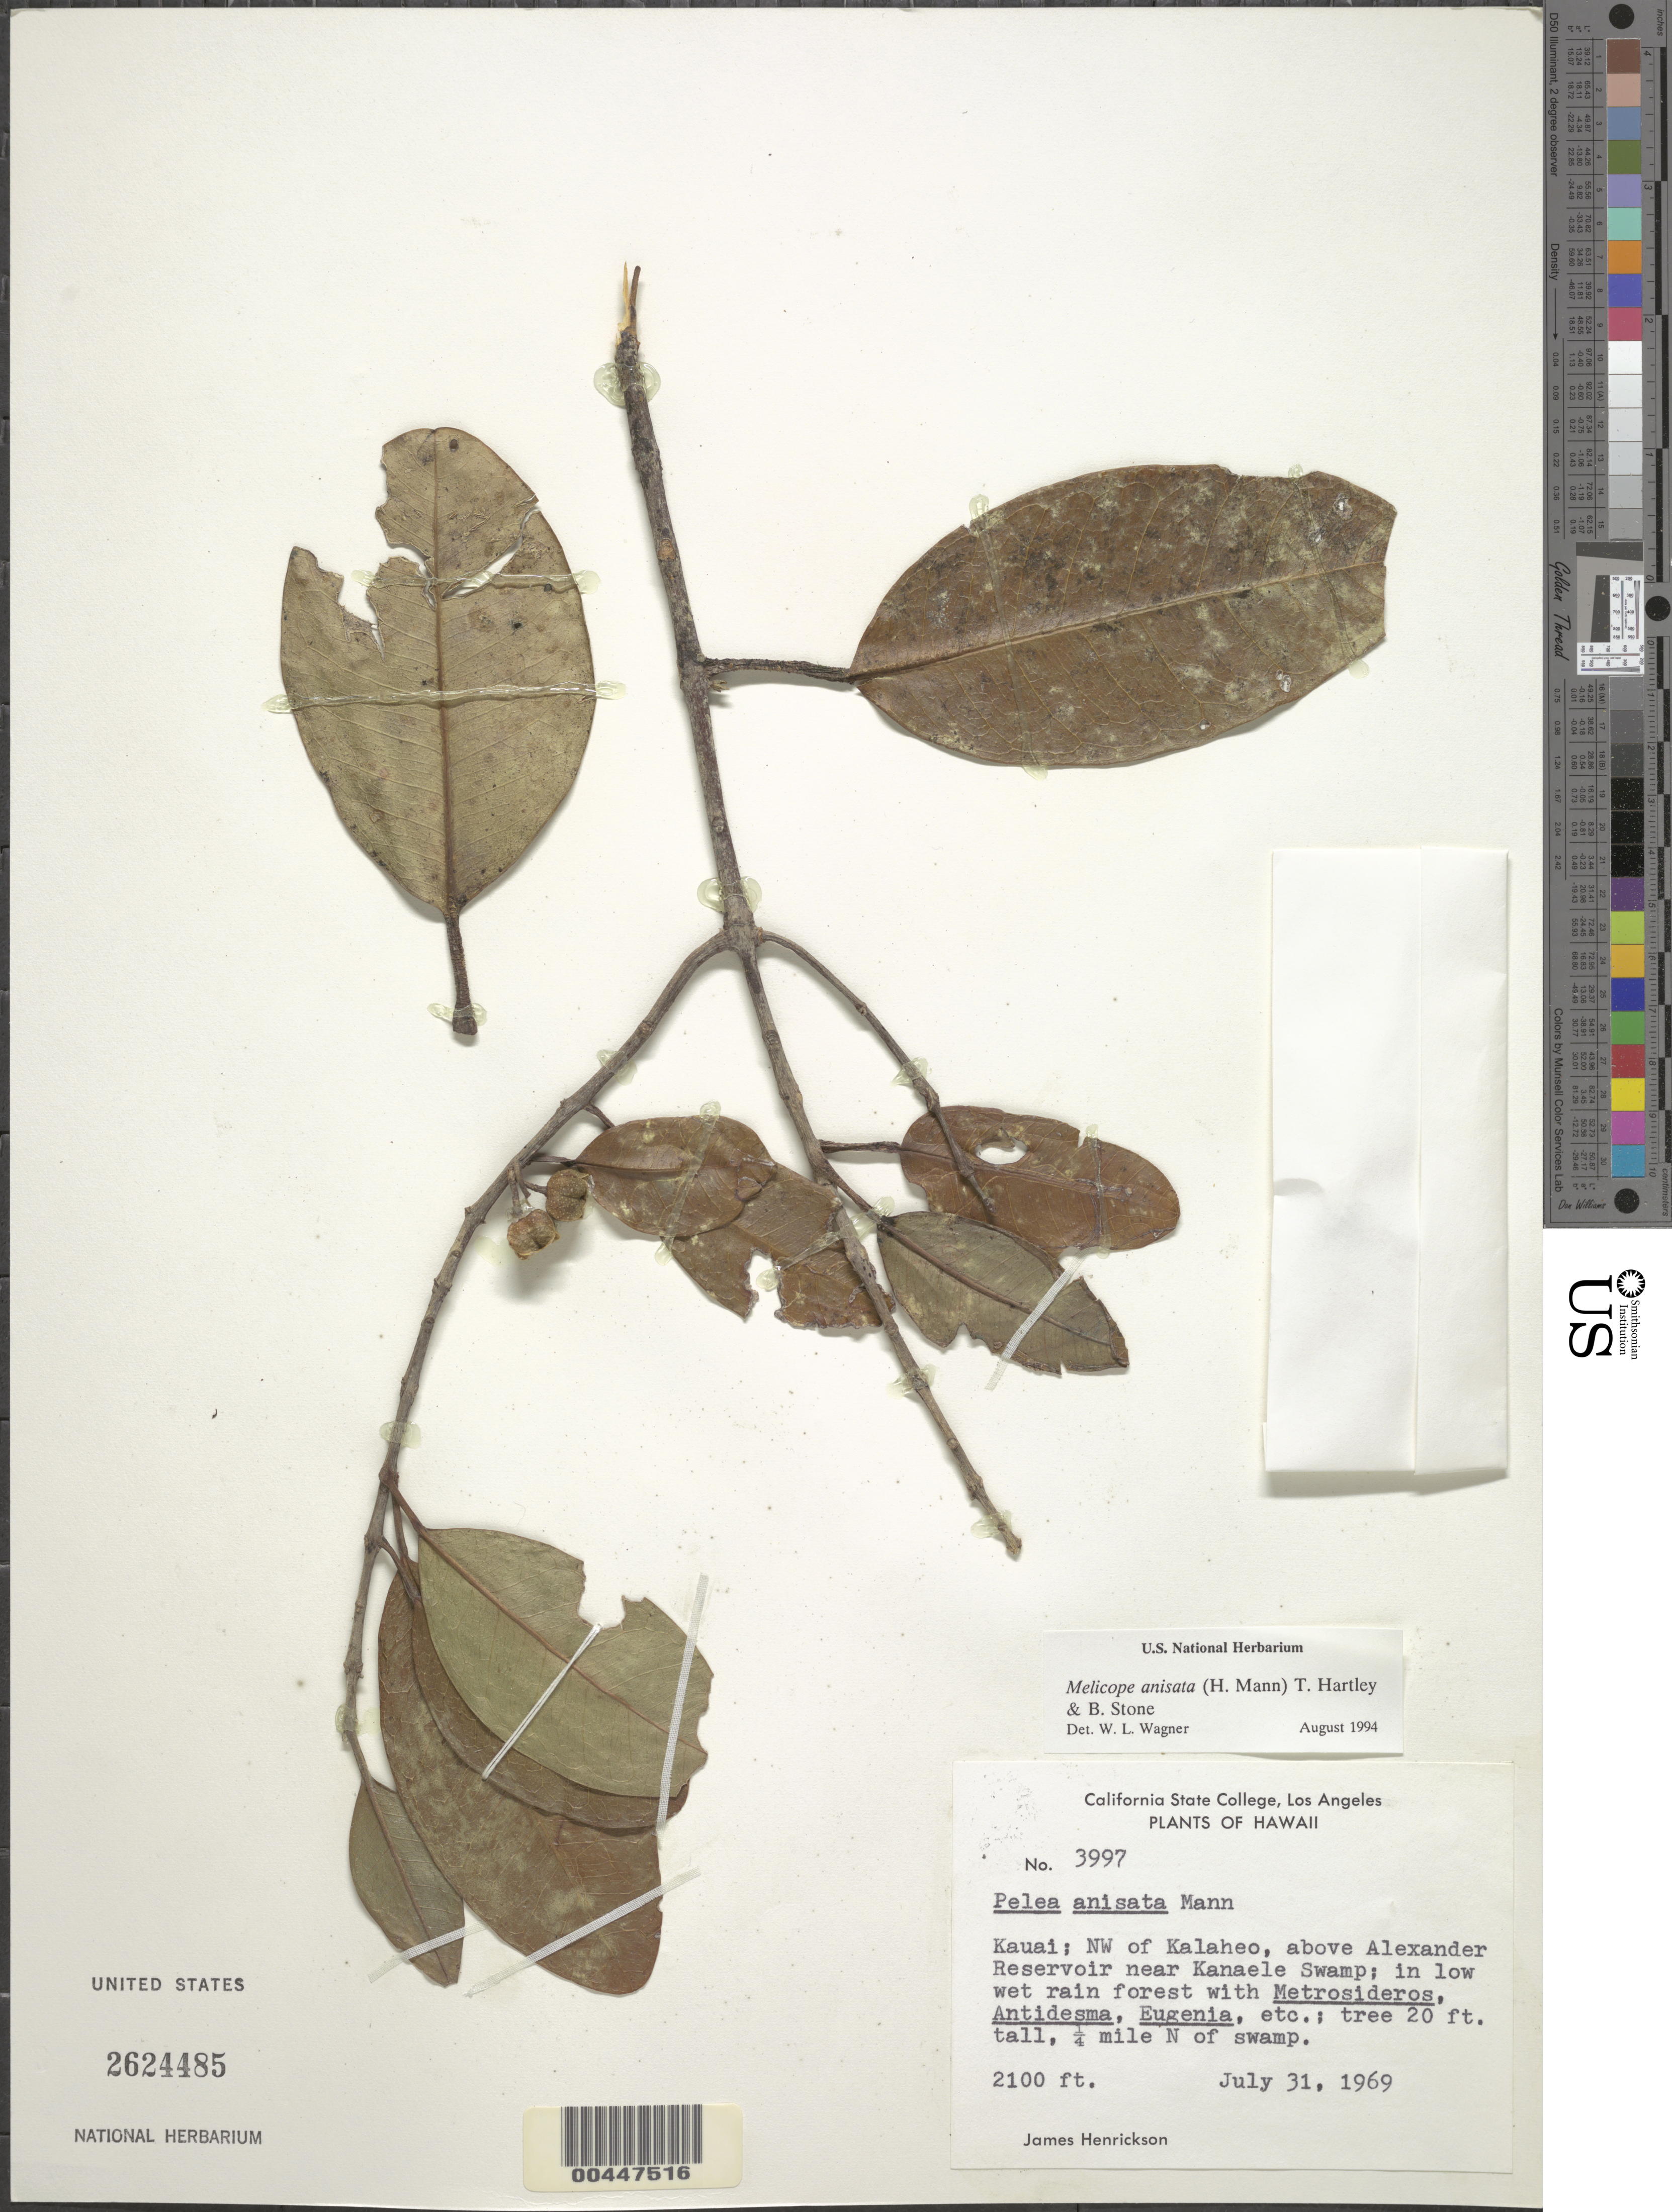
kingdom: Plantae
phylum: Tracheophyta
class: Magnoliopsida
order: Sapindales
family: Rutaceae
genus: Melicope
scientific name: Melicope anisata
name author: (H. Mann) T.G. Hartley & B.C. Stone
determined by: Wagner, W. L., (BOT), Smithsonian Institution - National Museum of Natural History (UNITED STATES)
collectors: J. S. Henrickson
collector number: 3997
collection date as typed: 31 Jul 1969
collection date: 1969-07-31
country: United States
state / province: Hawaii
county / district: Kauai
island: Kaua'i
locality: NW of Kalaheo, above Alexander Reservoir near Kanaele Swamp, .25 mi N of swamp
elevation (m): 640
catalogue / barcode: US 2624485